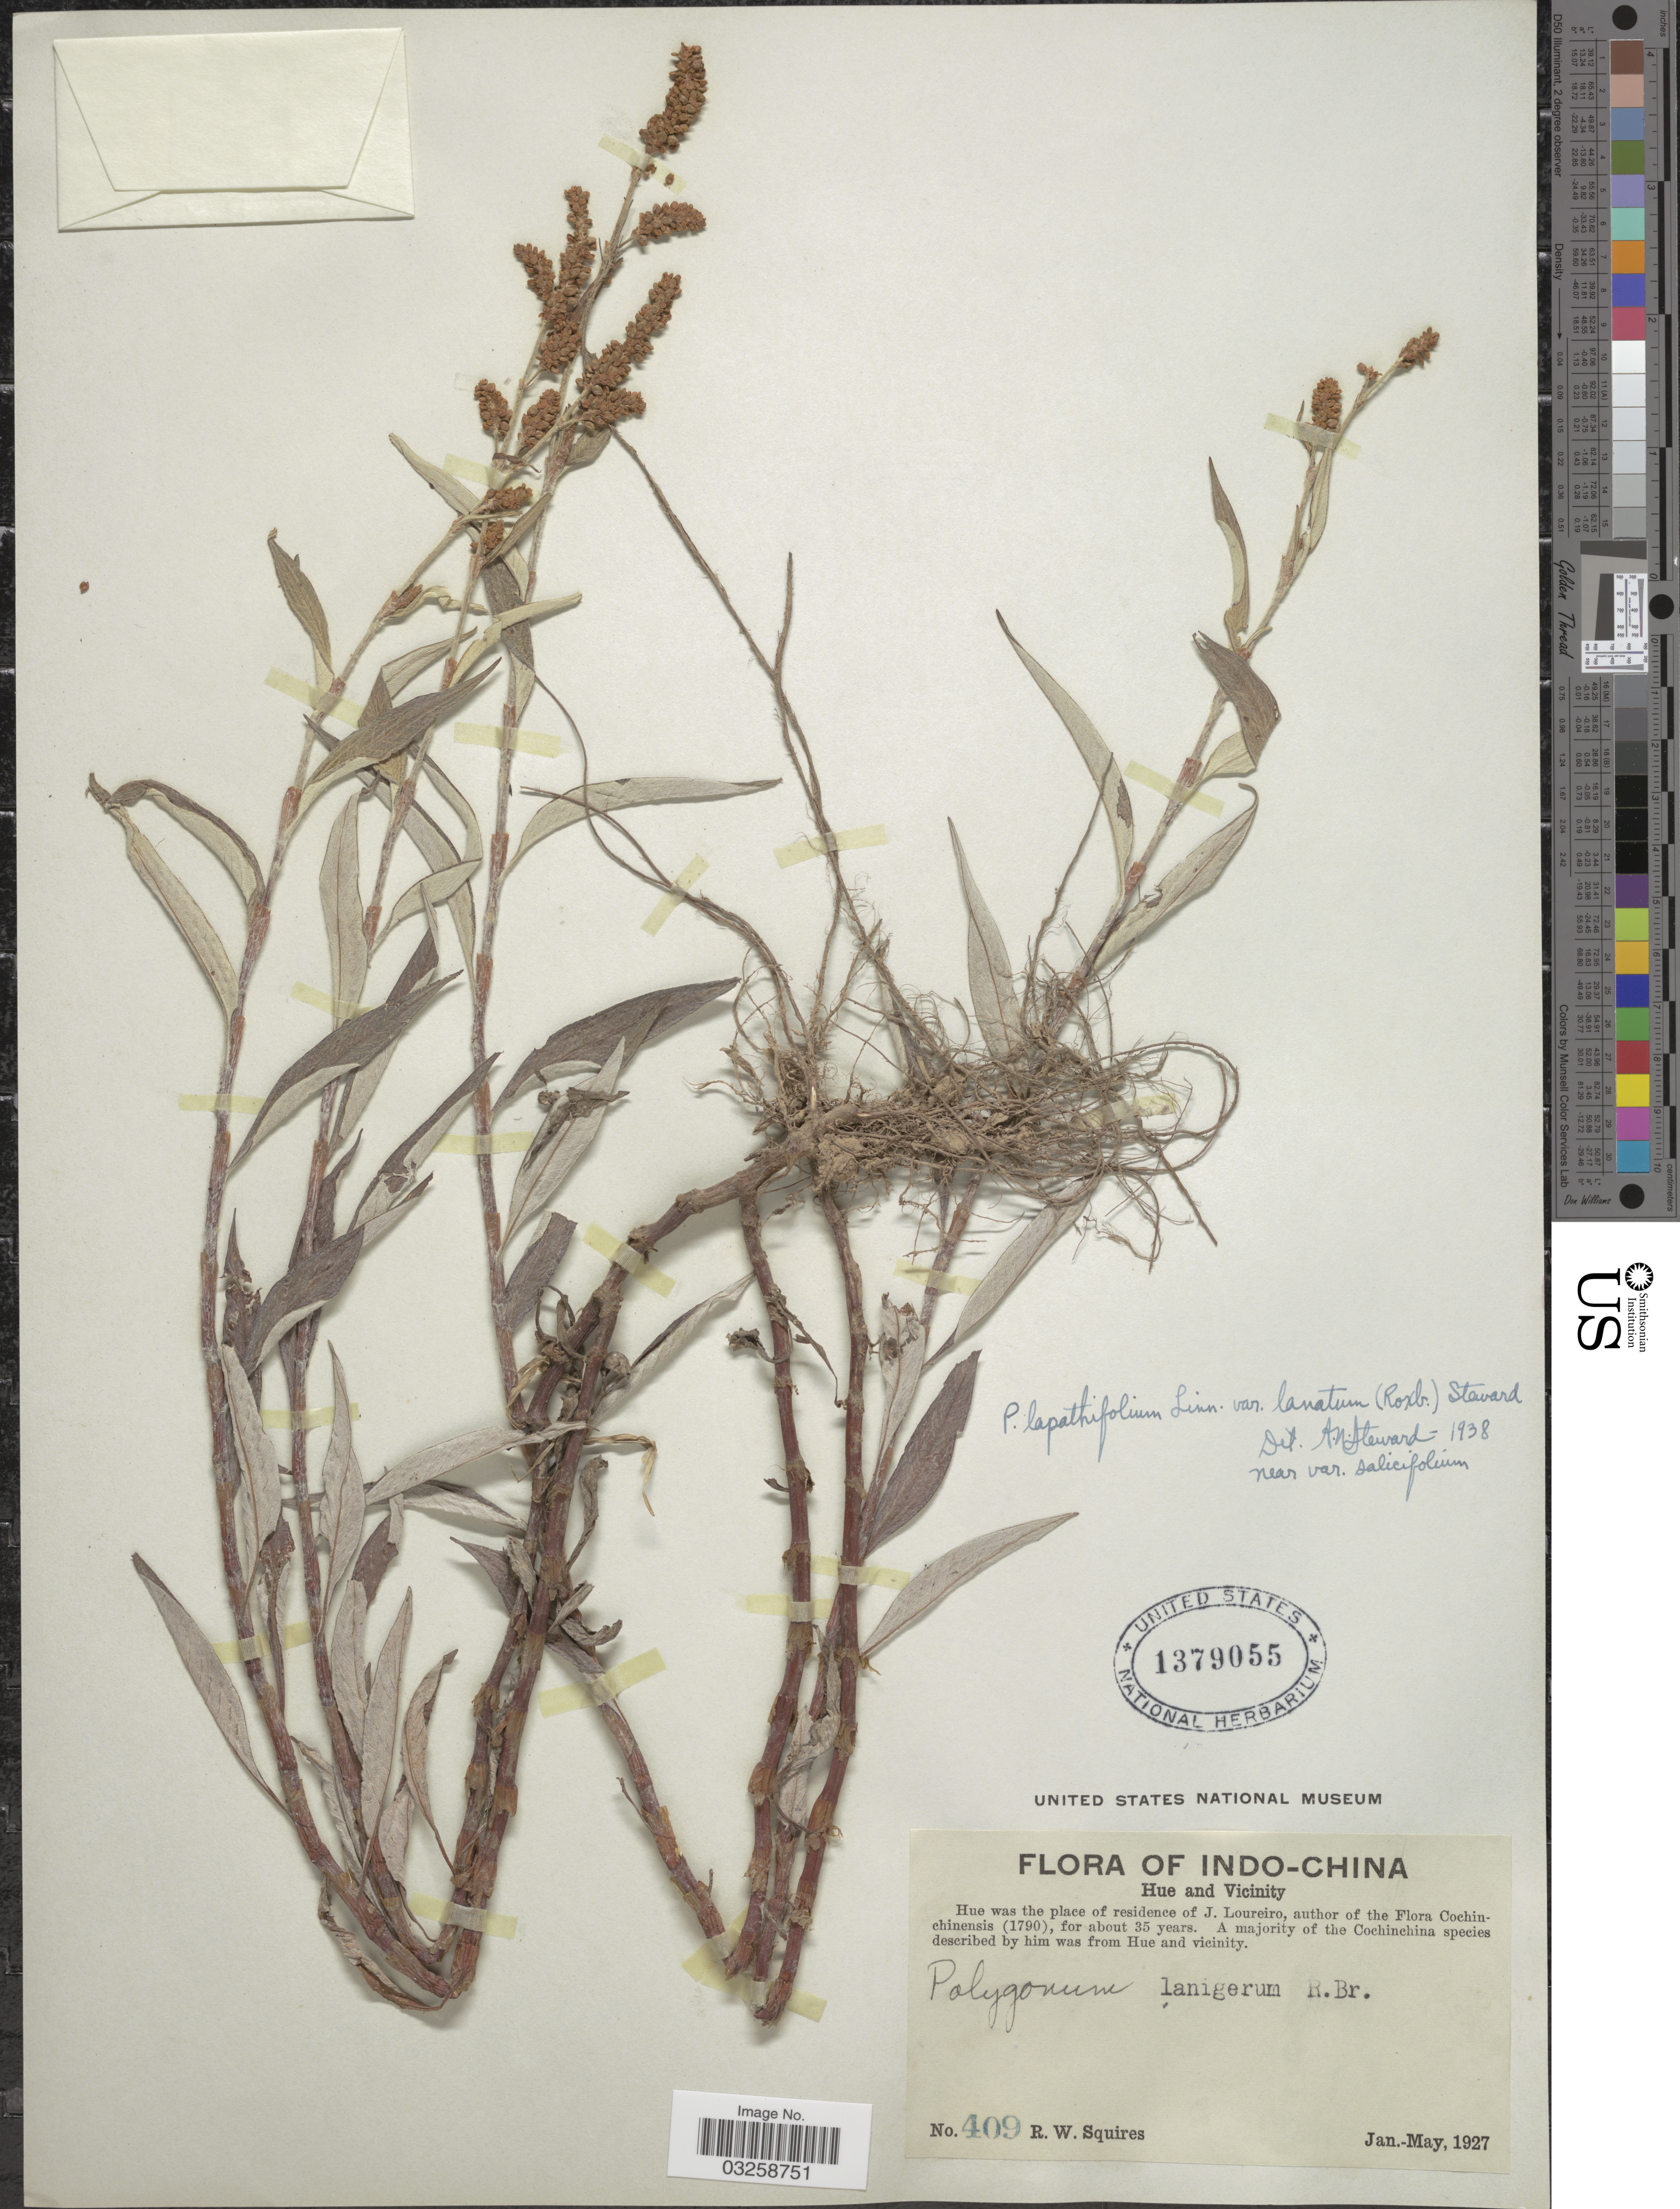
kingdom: Plantae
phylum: Tracheophyta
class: Magnoliopsida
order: Caryophyllales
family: Polygonaceae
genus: Polygonum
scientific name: Polygonum lapathifolium var. lanatum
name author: (Roxb.) Steward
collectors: R. Squires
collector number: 409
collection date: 1927-01/1927-05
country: Vietnam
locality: Indo-Chine. Hue and vicinity.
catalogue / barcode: US 1379055